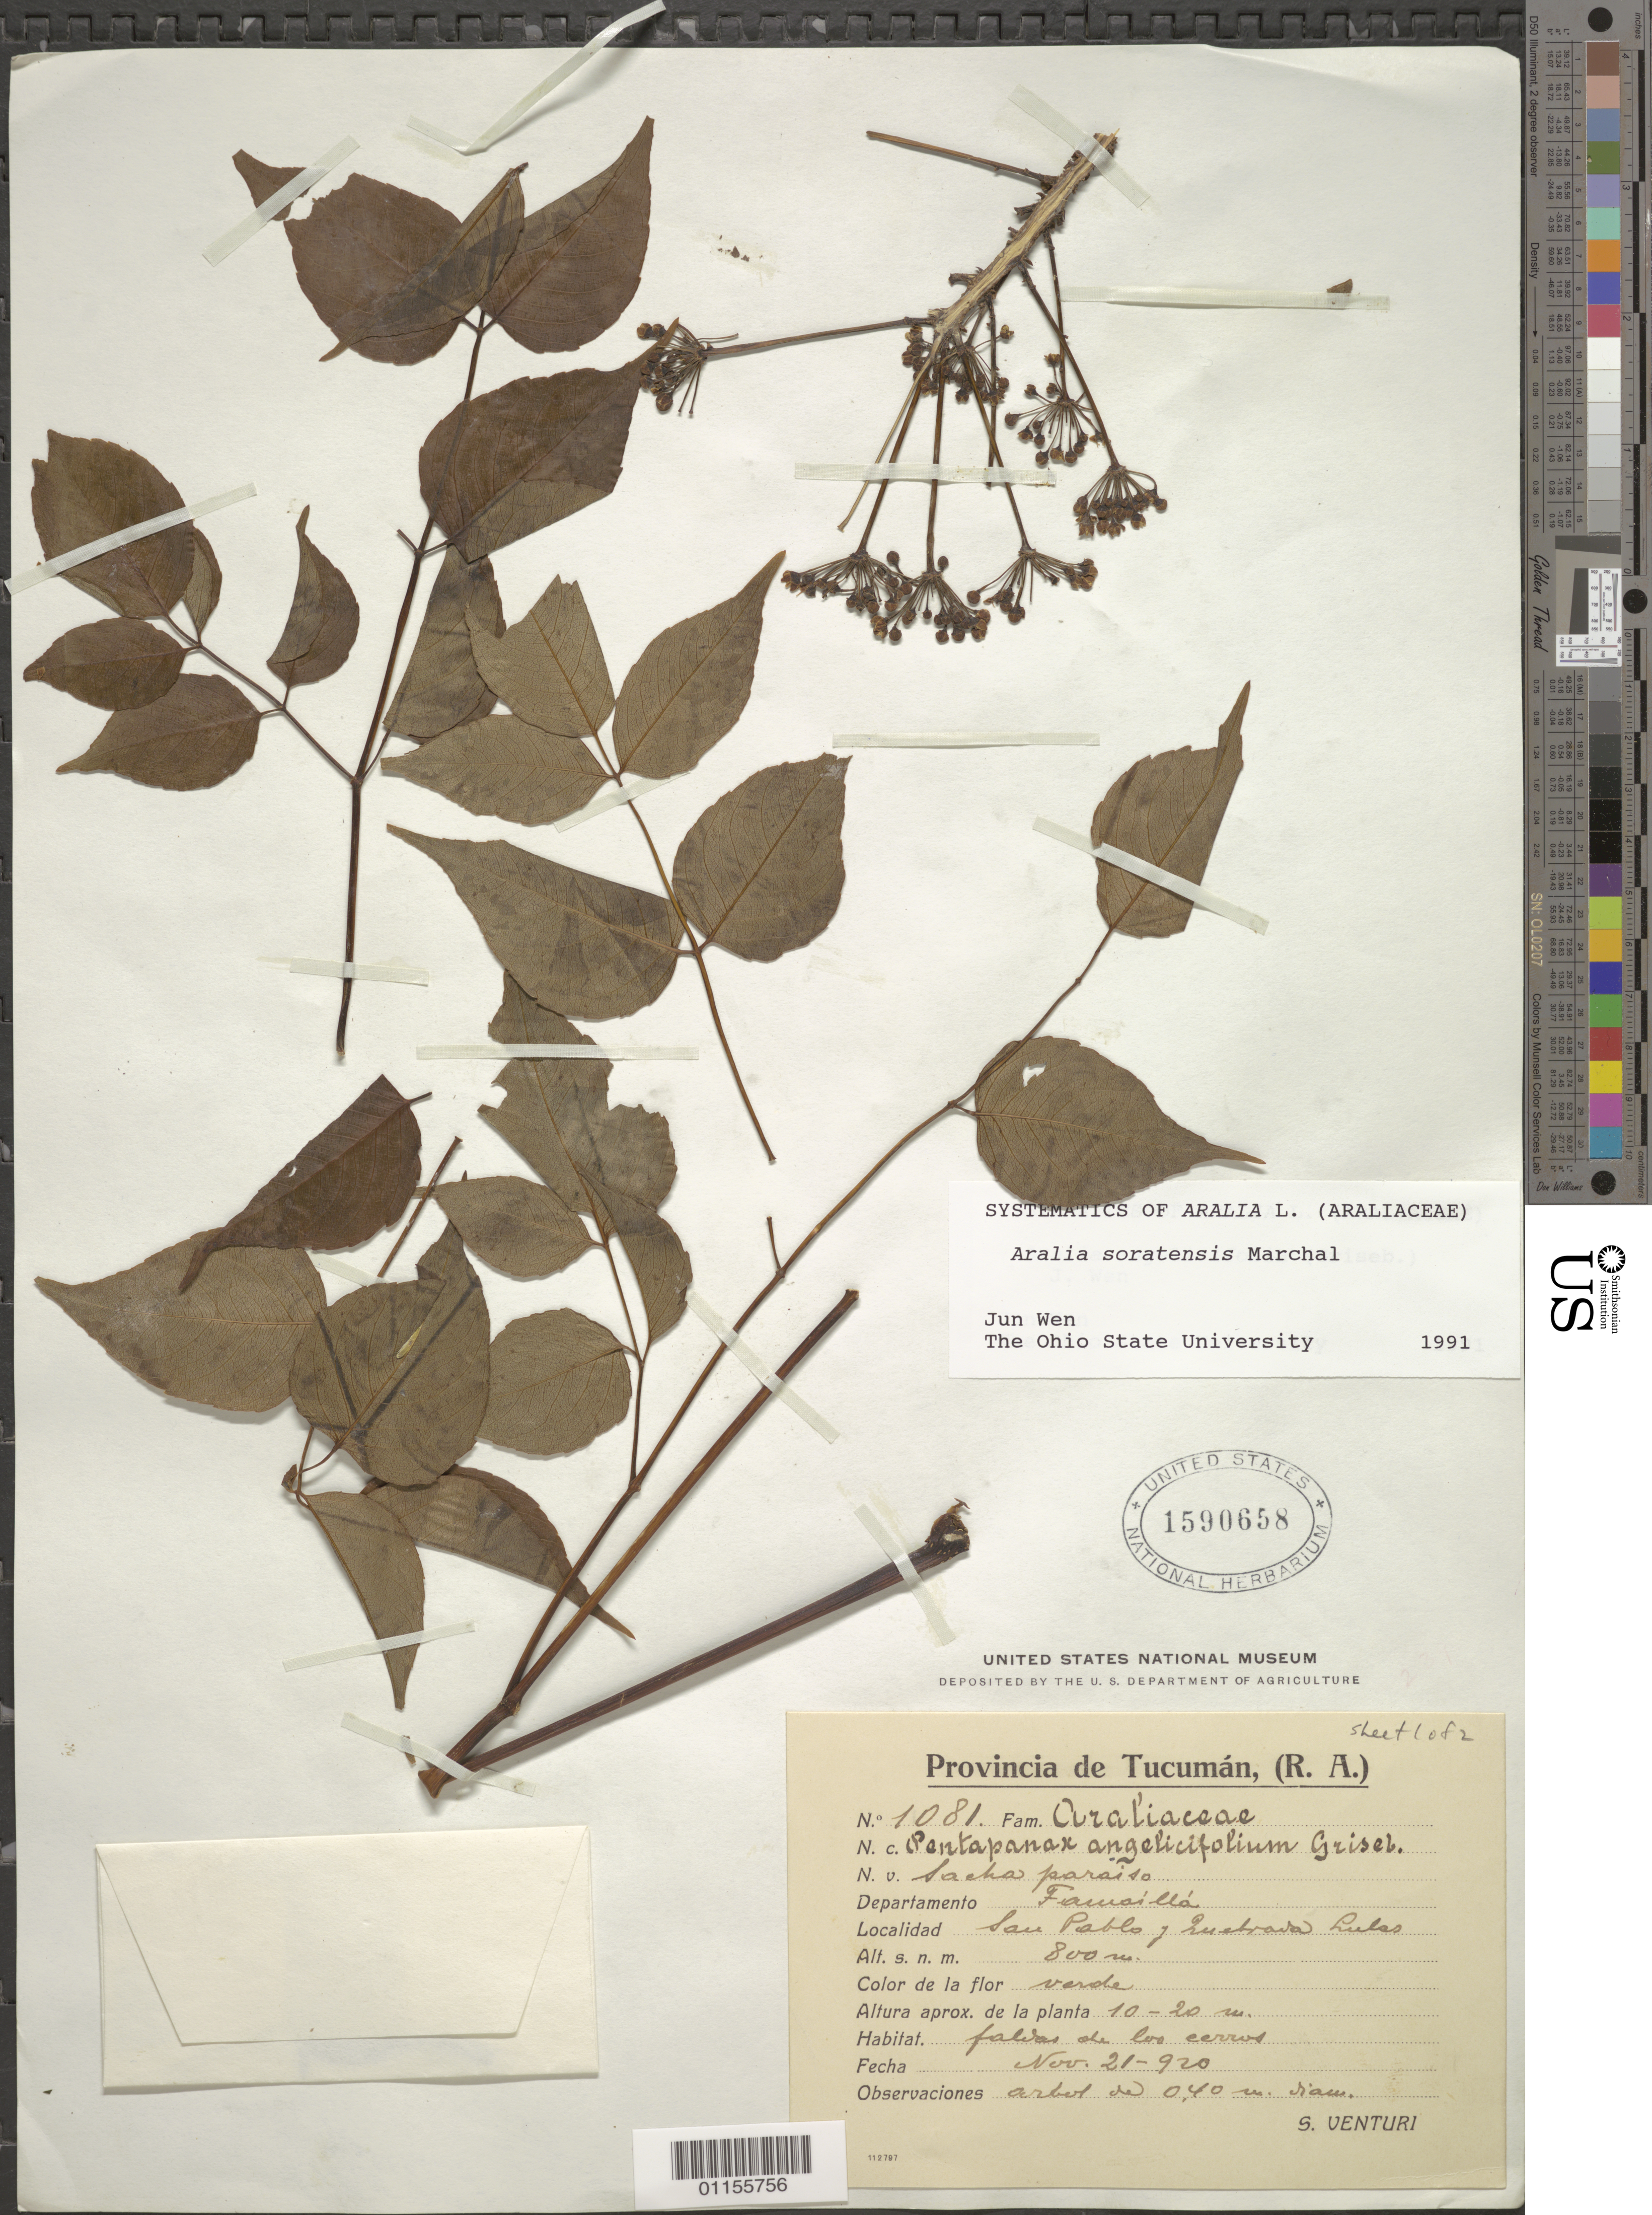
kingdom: Plantae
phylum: Tracheophyta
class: Magnoliopsida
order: Apiales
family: Araliaceae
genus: Aralia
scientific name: Aralia soratensis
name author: Marchal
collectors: S. Venturi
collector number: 1081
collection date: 1920-11-21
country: Argentina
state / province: Tucumán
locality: San Pablo.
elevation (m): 800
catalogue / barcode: US 1590658